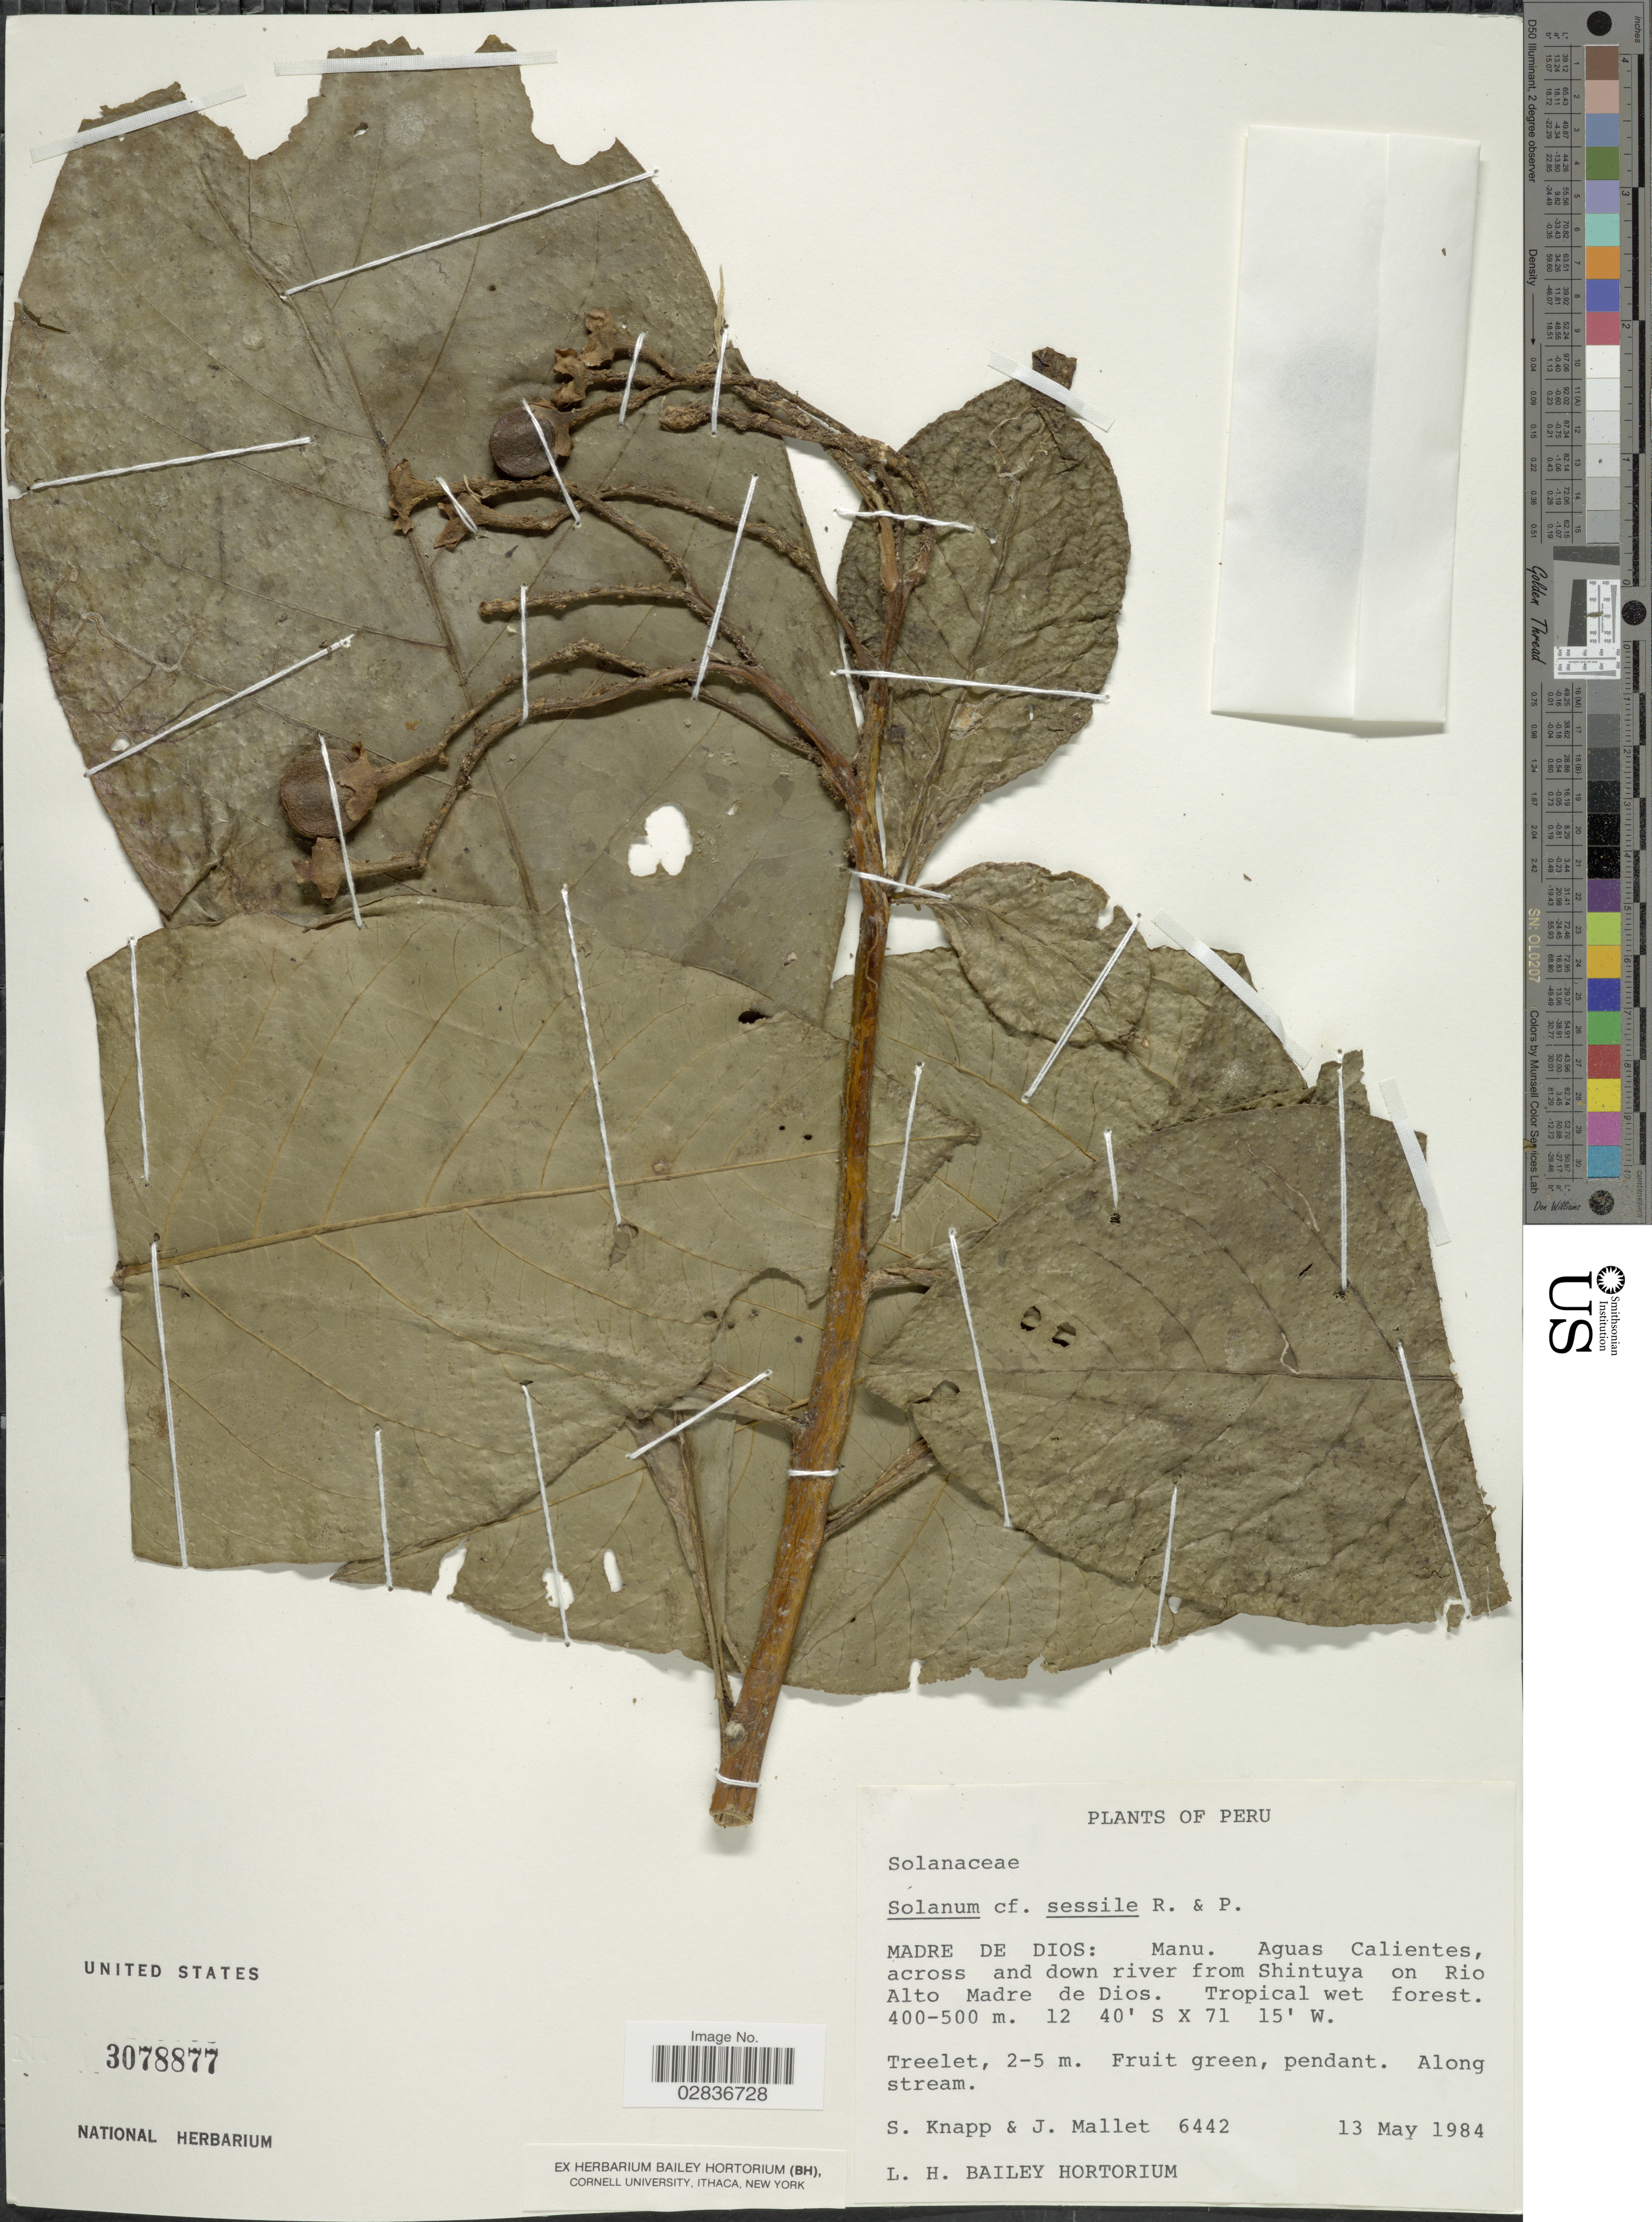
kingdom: Plantae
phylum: Tracheophyta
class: Magnoliopsida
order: Solanales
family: Solanaceae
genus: Solanum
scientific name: Solanum sessile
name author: Ruiz & Pav.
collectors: S. Knapp & J. Mallet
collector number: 6442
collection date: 1984-05-13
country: Peru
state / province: Madre de Dios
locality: Madre de Dios: Manu. Aguas Calientes, across and down river from Shintuya on Rio Alto Madre de Dios.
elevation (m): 400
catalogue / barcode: US 3078877